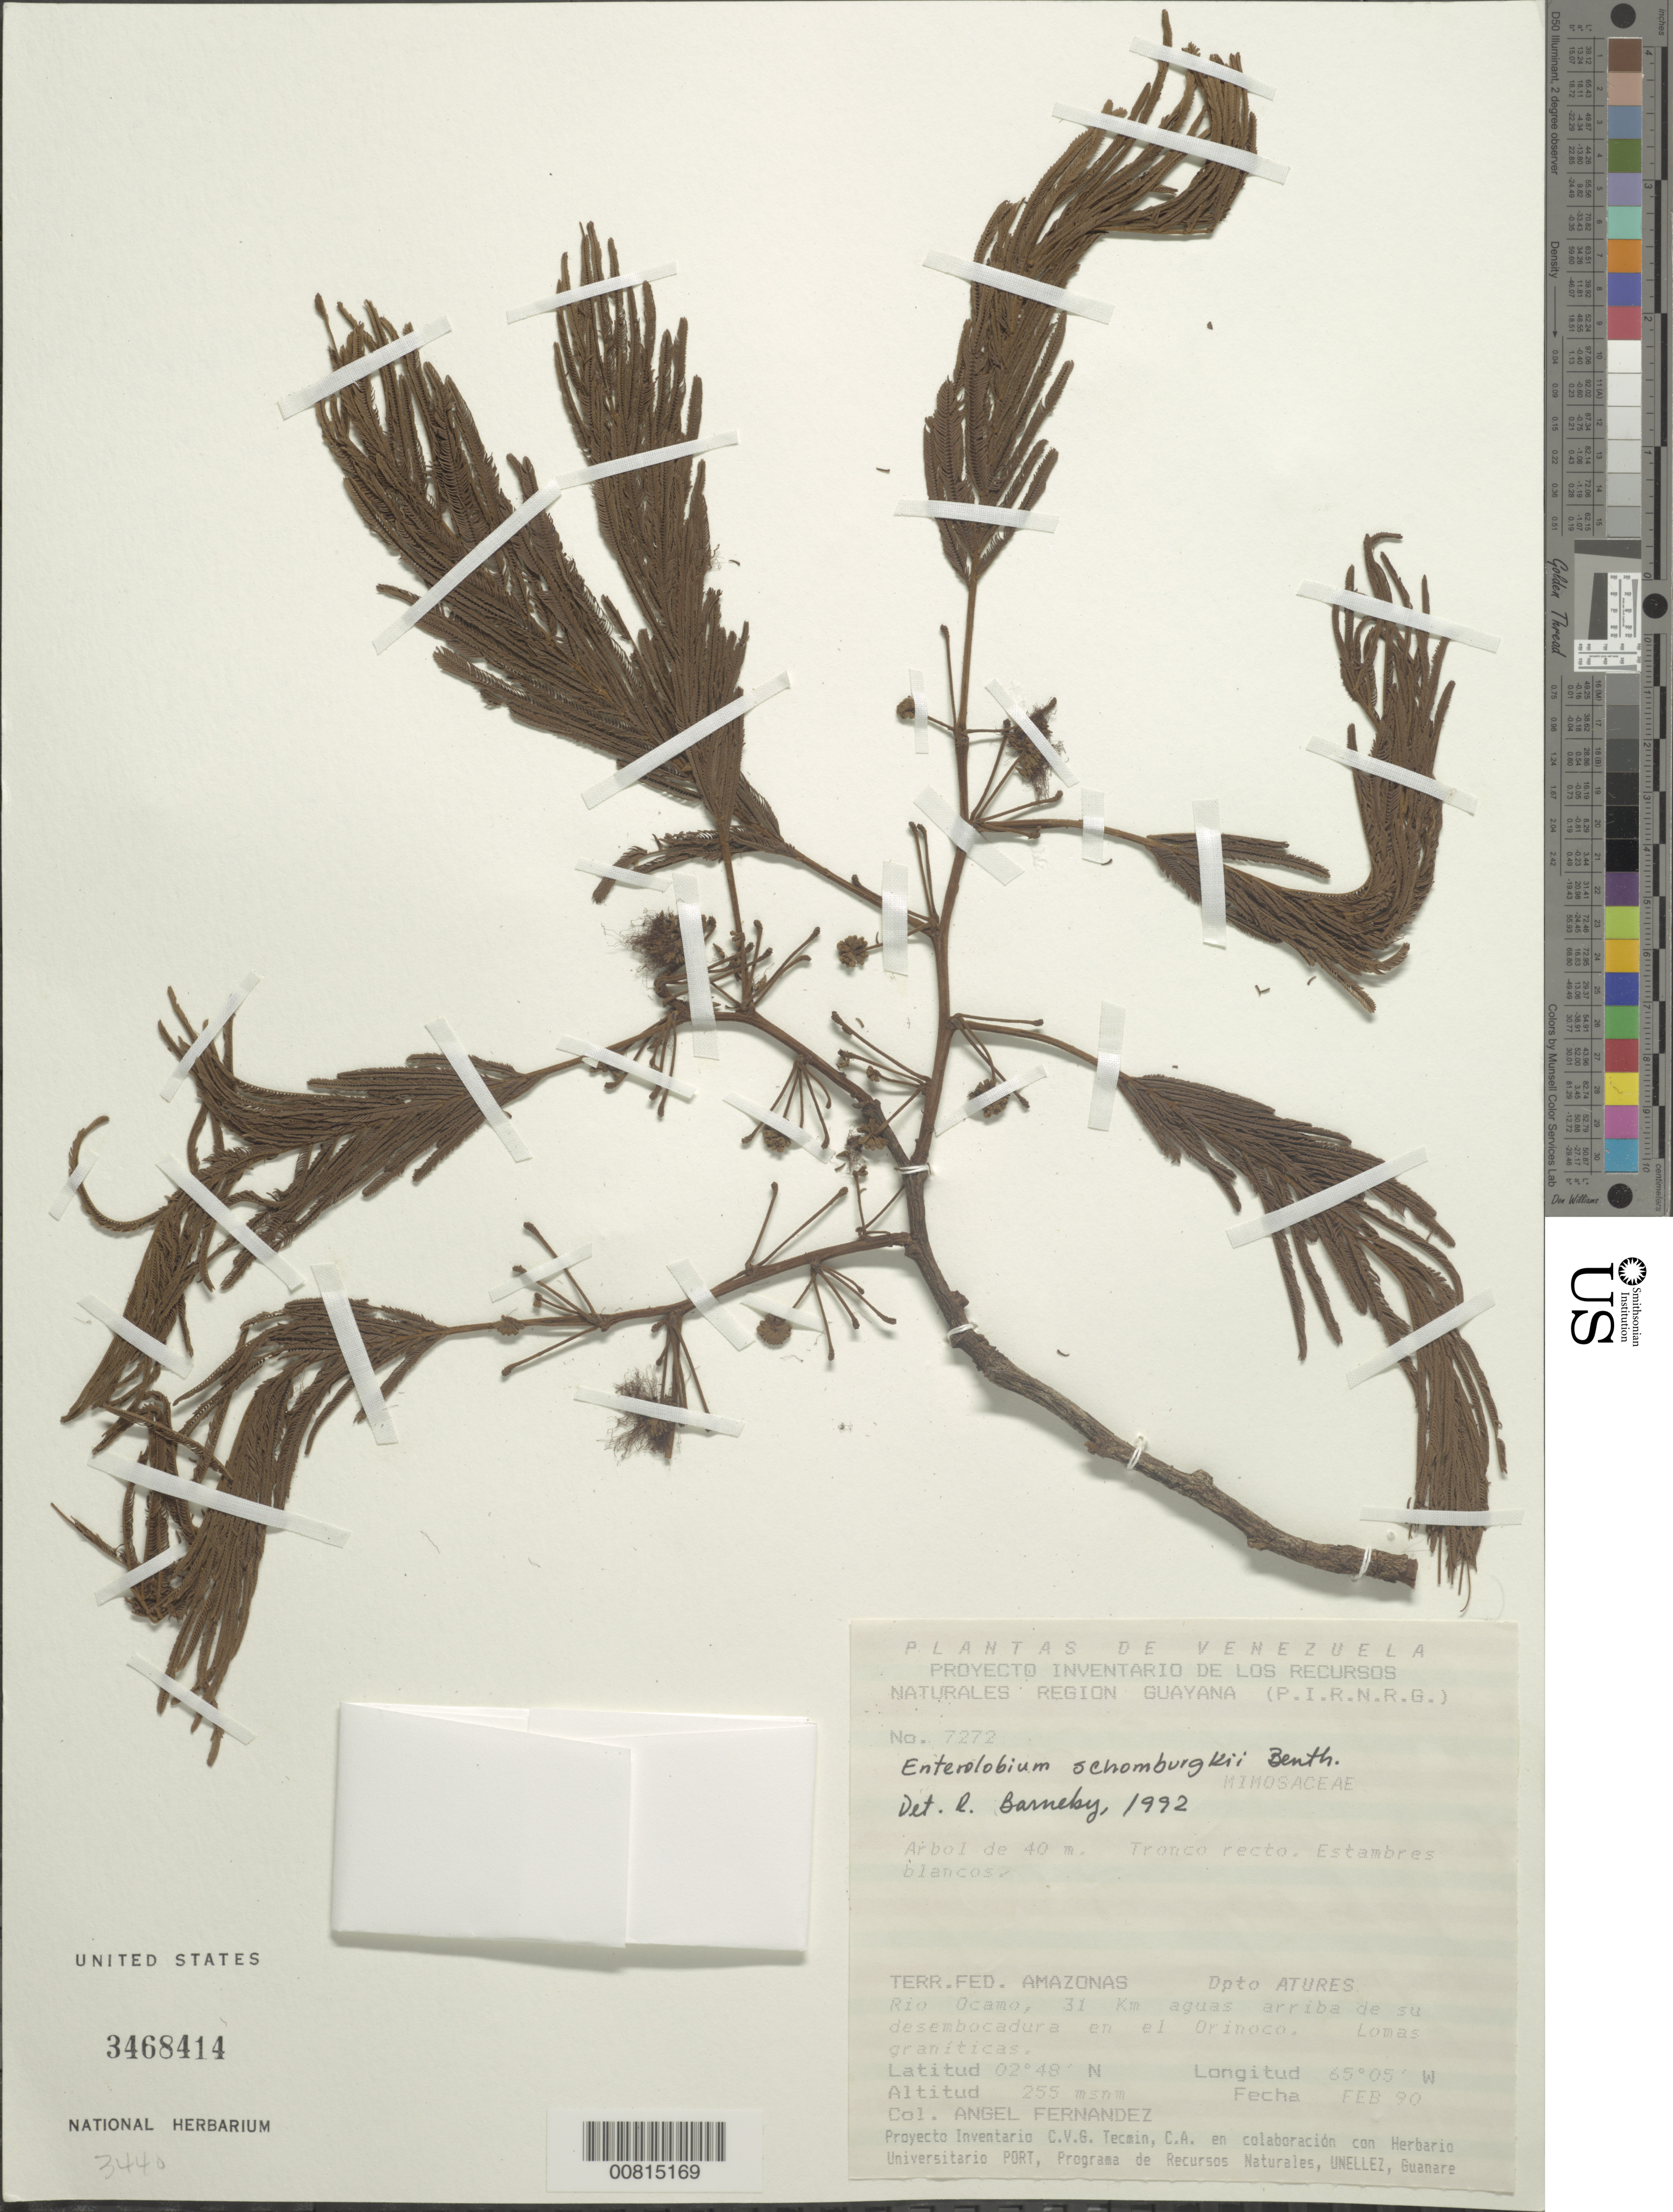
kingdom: Plantae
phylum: Tracheophyta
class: Magnoliopsida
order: Fabales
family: Fabaceae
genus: Robrichia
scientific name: Robrichia schomburgkii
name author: (Benth.) A.R.M. Luz & E.R. Souza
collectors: A. Fernández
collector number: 7272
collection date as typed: Feb-90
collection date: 1990-02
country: Venezuela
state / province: Amazonas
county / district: Atures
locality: Río Ocamo, 31 km agua arriba de su desembocadura en el Orinoco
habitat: Lomas graníticas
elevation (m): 255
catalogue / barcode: US 3468414